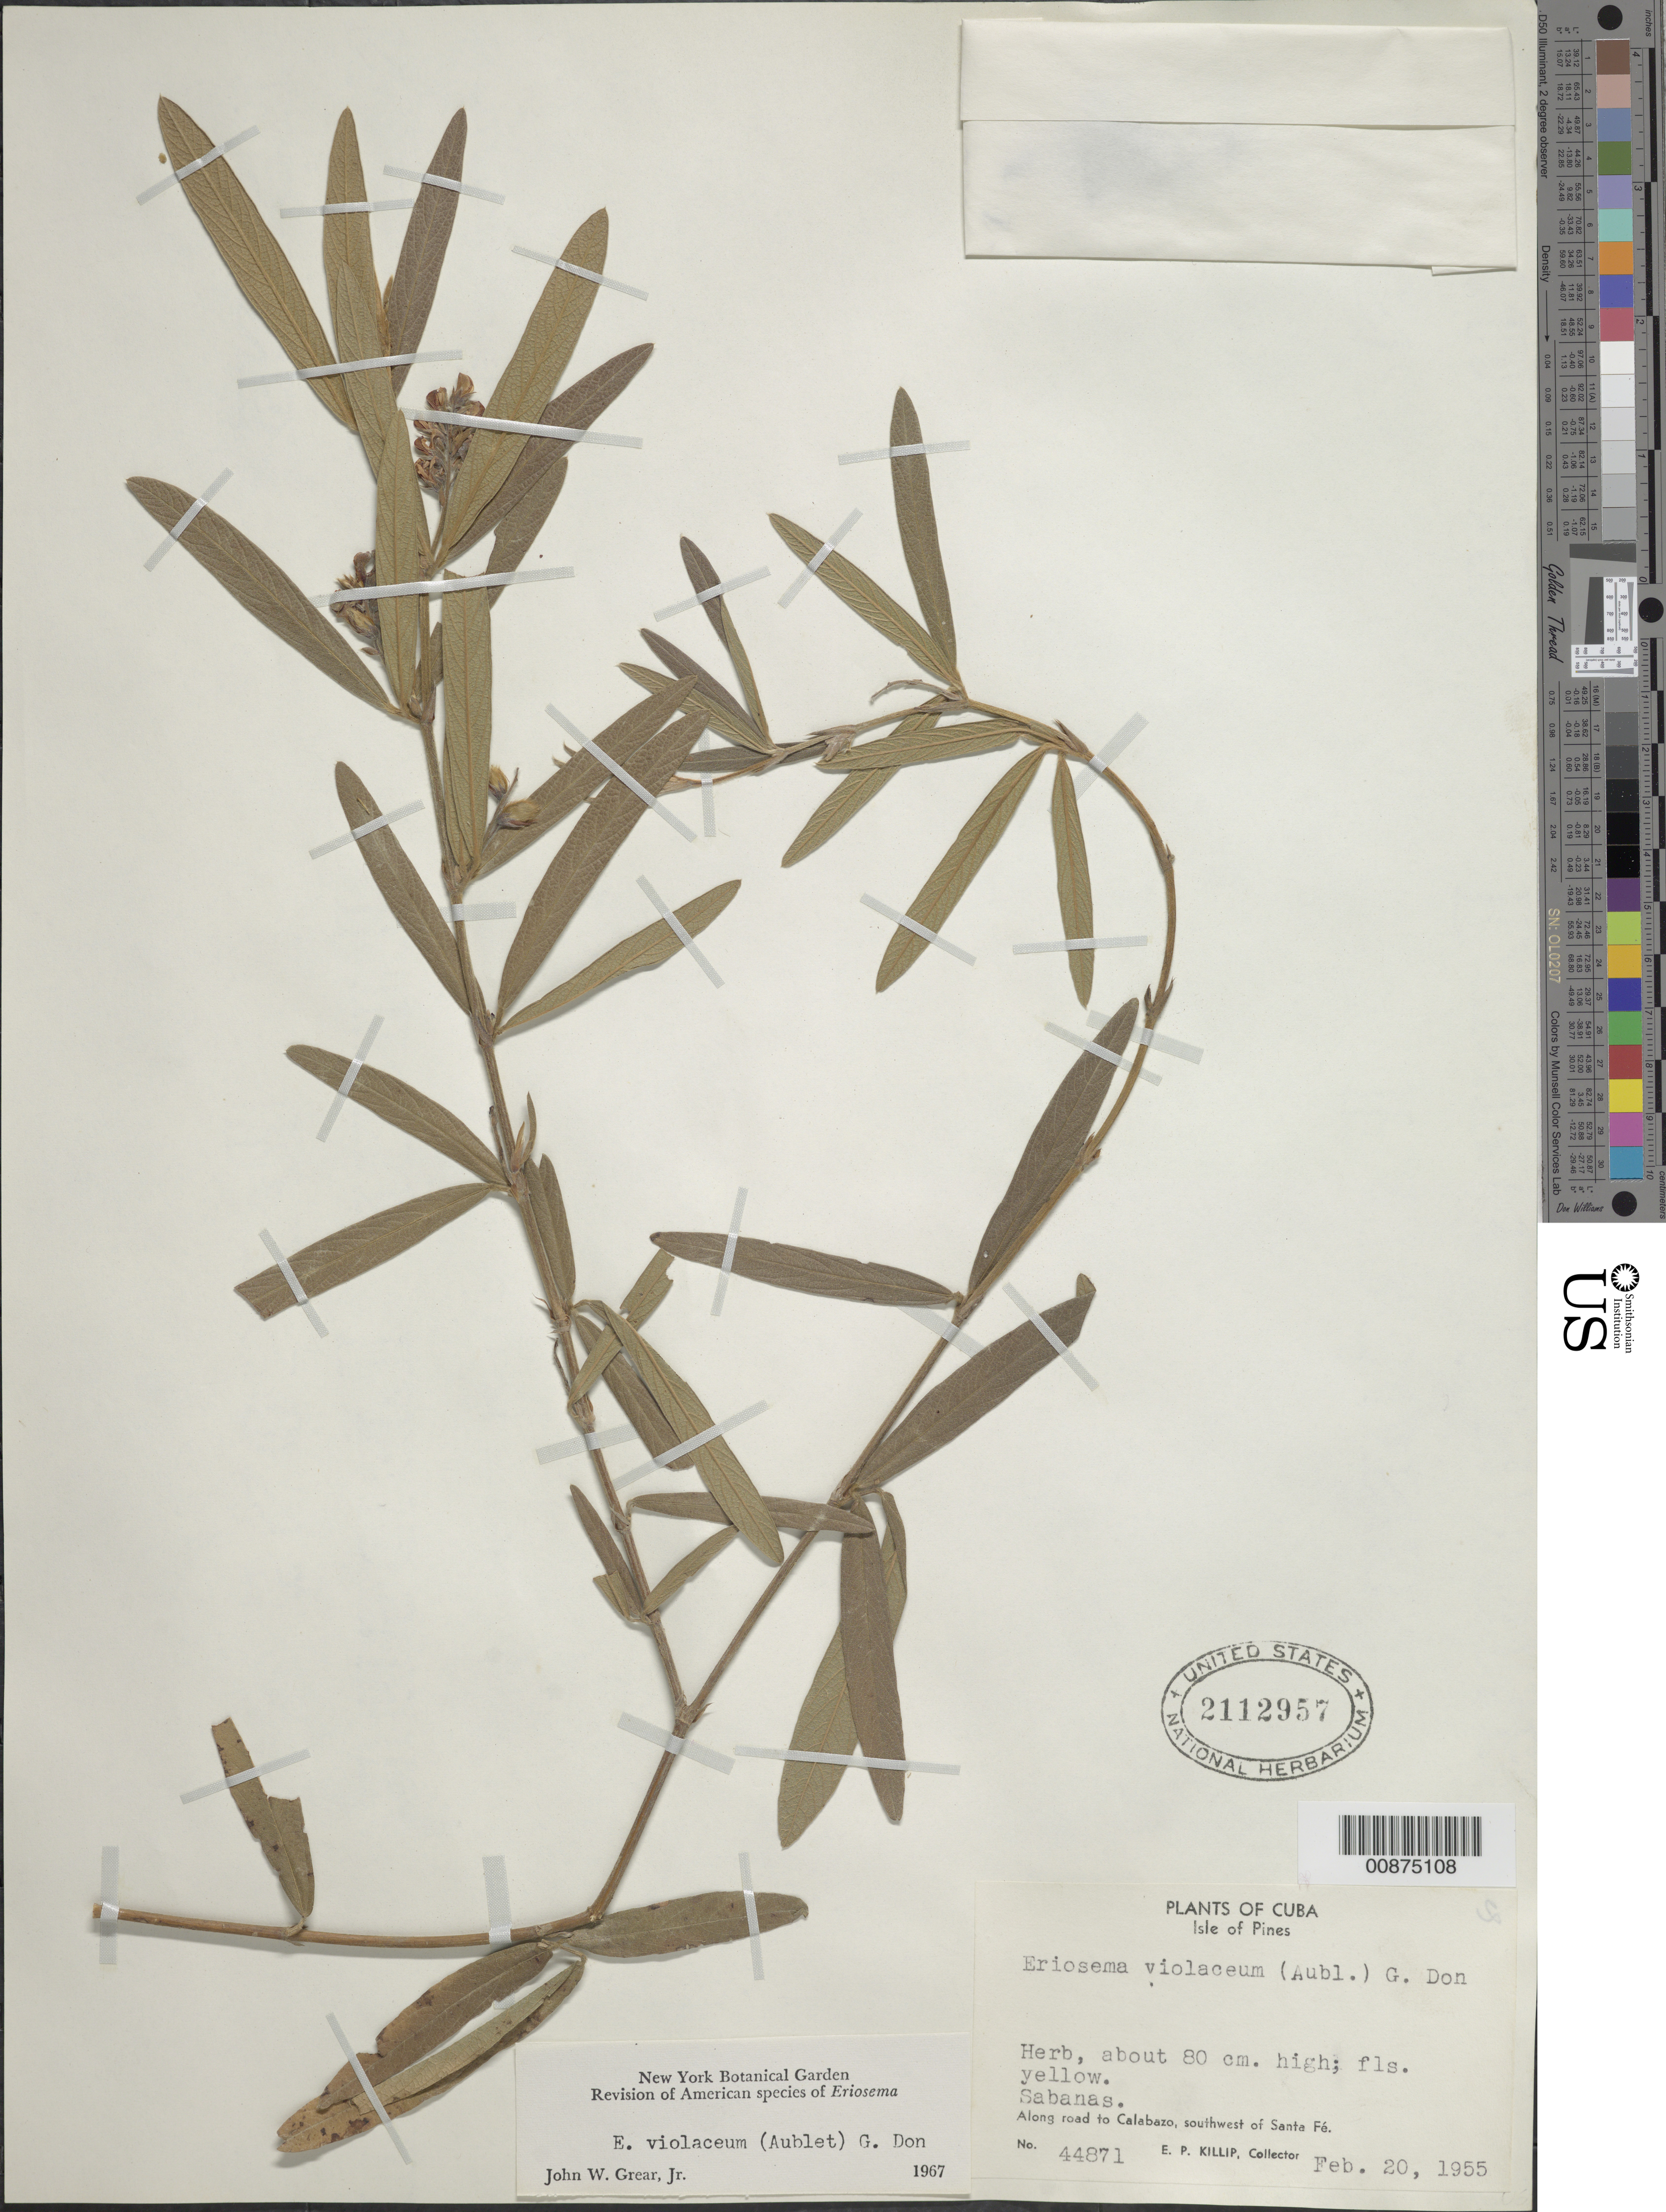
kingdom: Plantae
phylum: Tracheophyta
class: Magnoliopsida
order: Fabales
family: Fabaceae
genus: Eriosema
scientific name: Eriosema violaceum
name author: (Aubl.) G. Don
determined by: Grear, J. W., Jr.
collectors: E. P. Killip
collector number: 44871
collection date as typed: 20 Feb 1955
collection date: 1955-02-20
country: Cuba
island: Isla de la Juventud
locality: Isle of Pines: Along road to Calabazo, southwest of Santa Fé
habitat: Sabanas.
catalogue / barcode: US 2112957